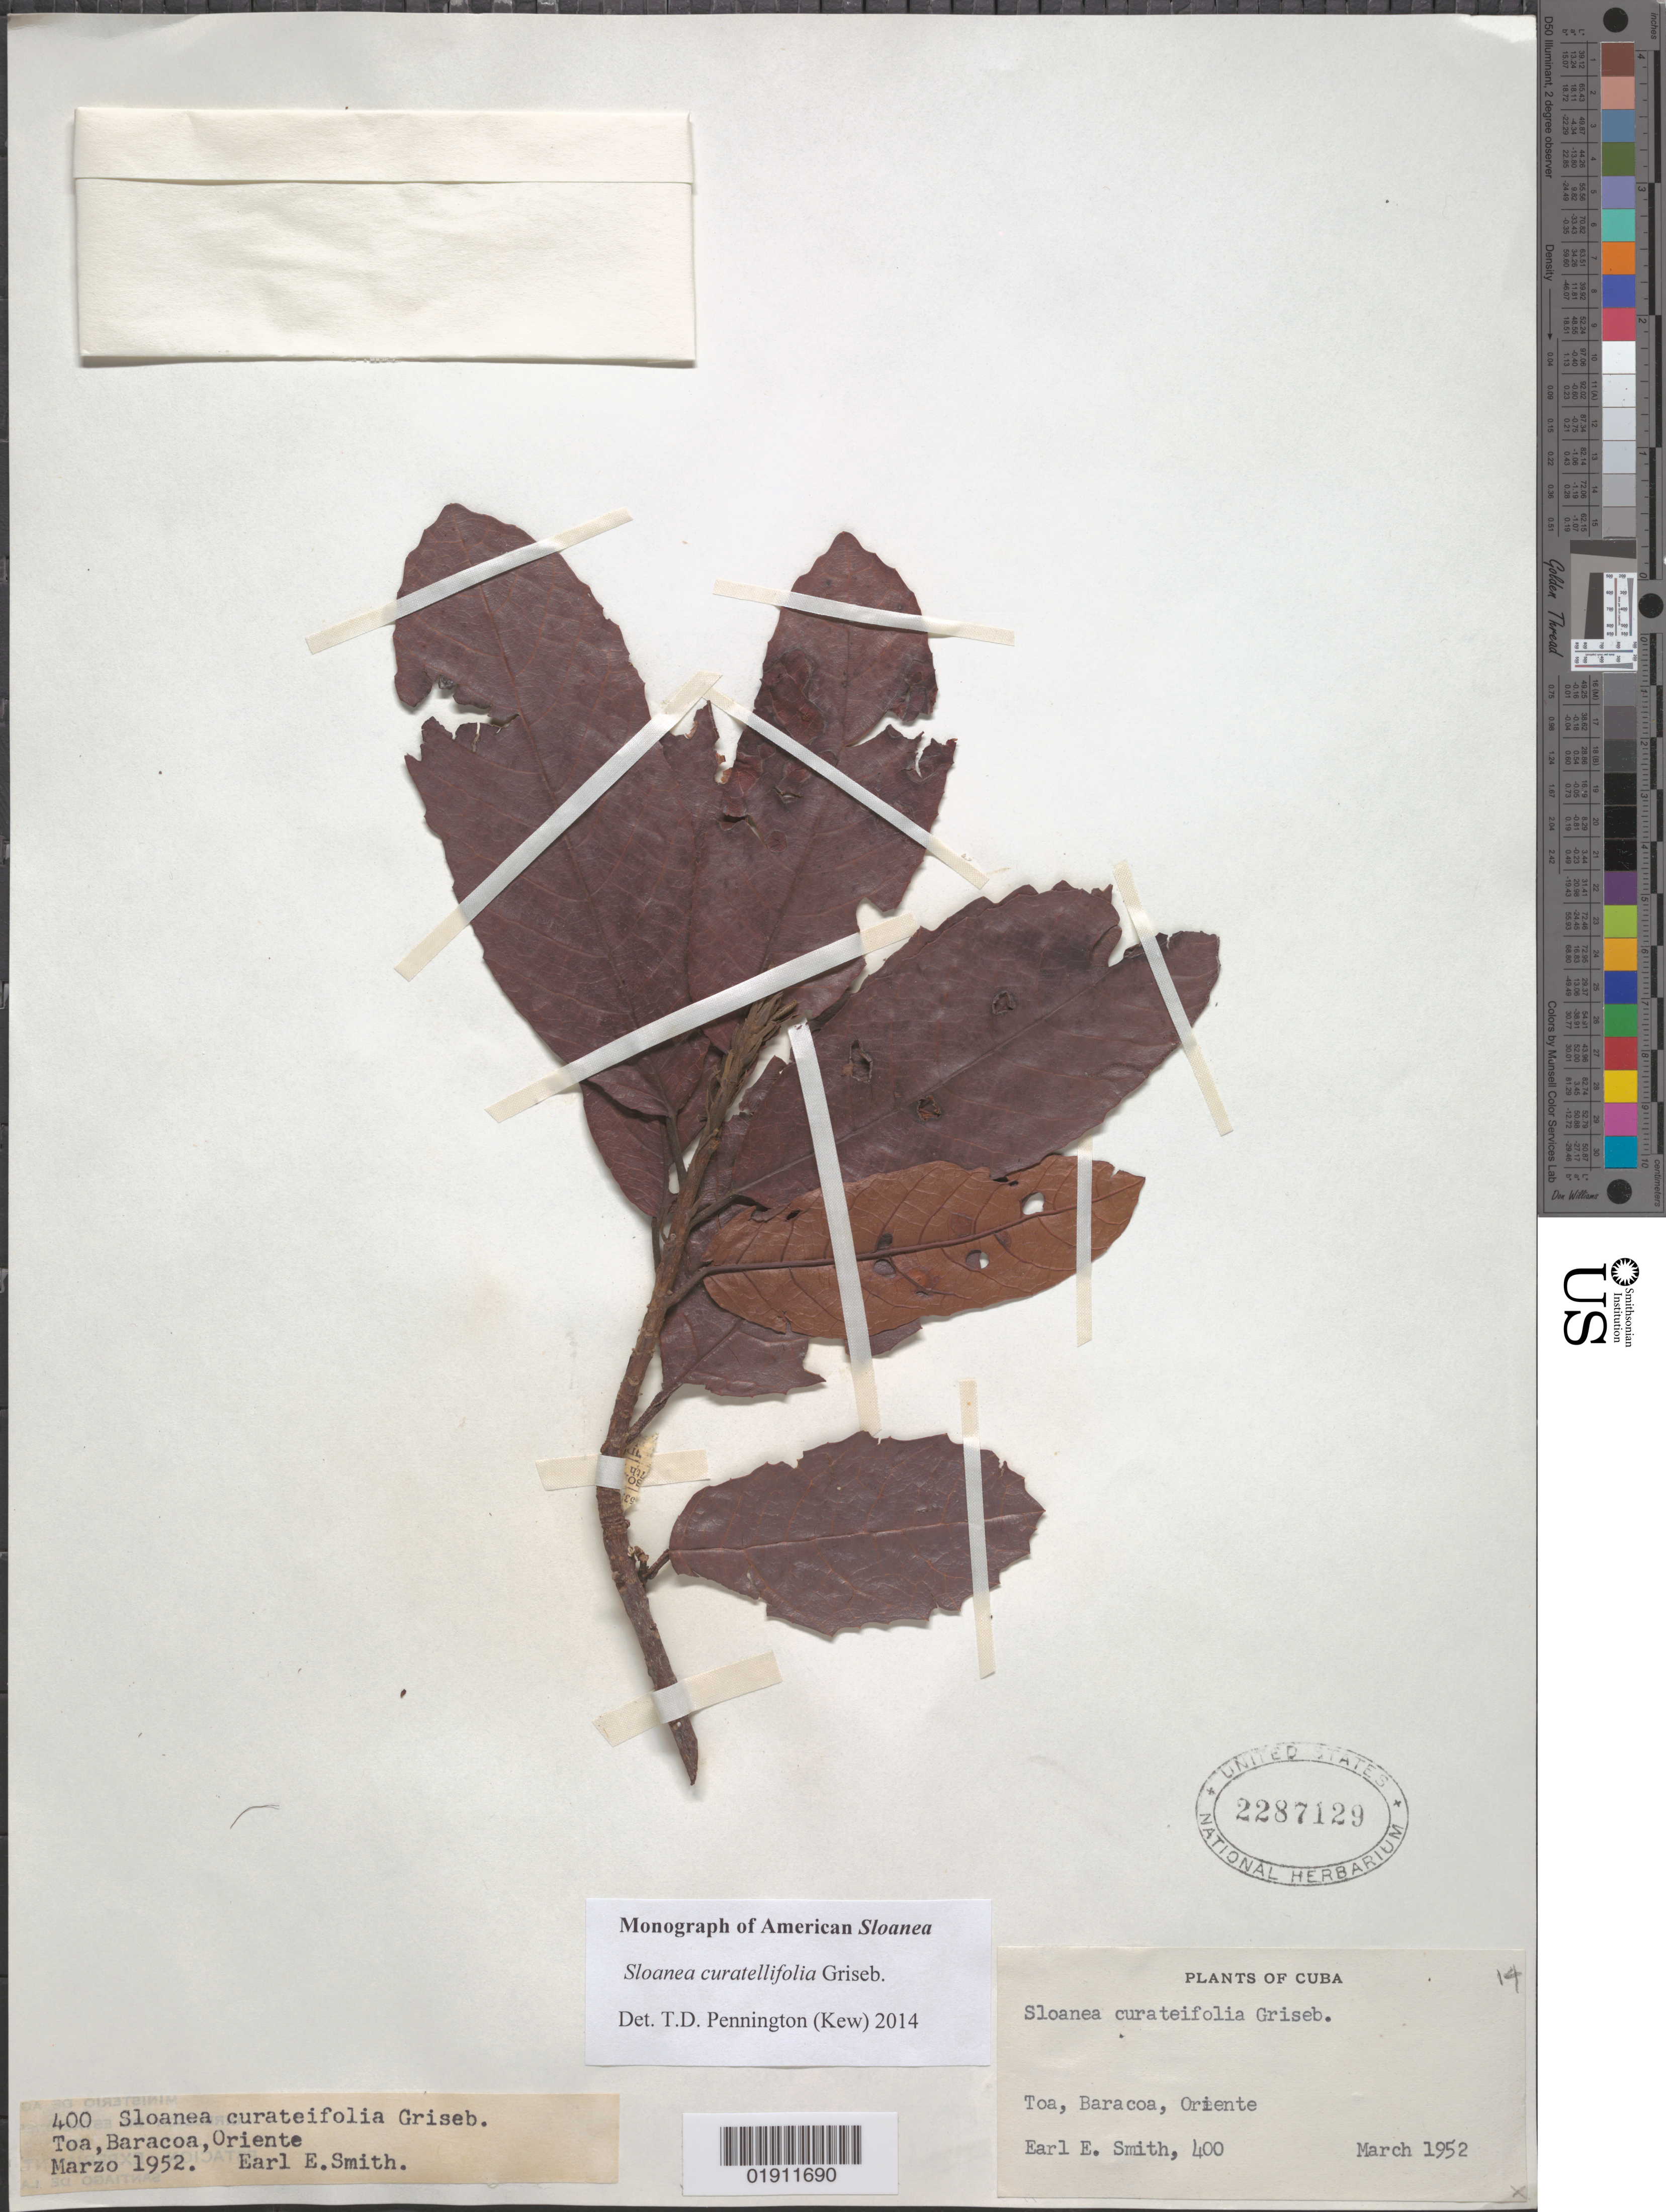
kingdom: Plantae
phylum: Tracheophyta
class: Magnoliopsida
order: Oxalidales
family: Elaeocarpaceae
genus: Sloanea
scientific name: Sloanea curatellifolia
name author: Griseb.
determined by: Pennington, T. D., (K)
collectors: E. E. Smith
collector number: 400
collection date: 1952-03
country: Cuba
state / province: Guantanamo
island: Cuba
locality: Toa, Baracoa, Oriente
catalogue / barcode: US 2287129